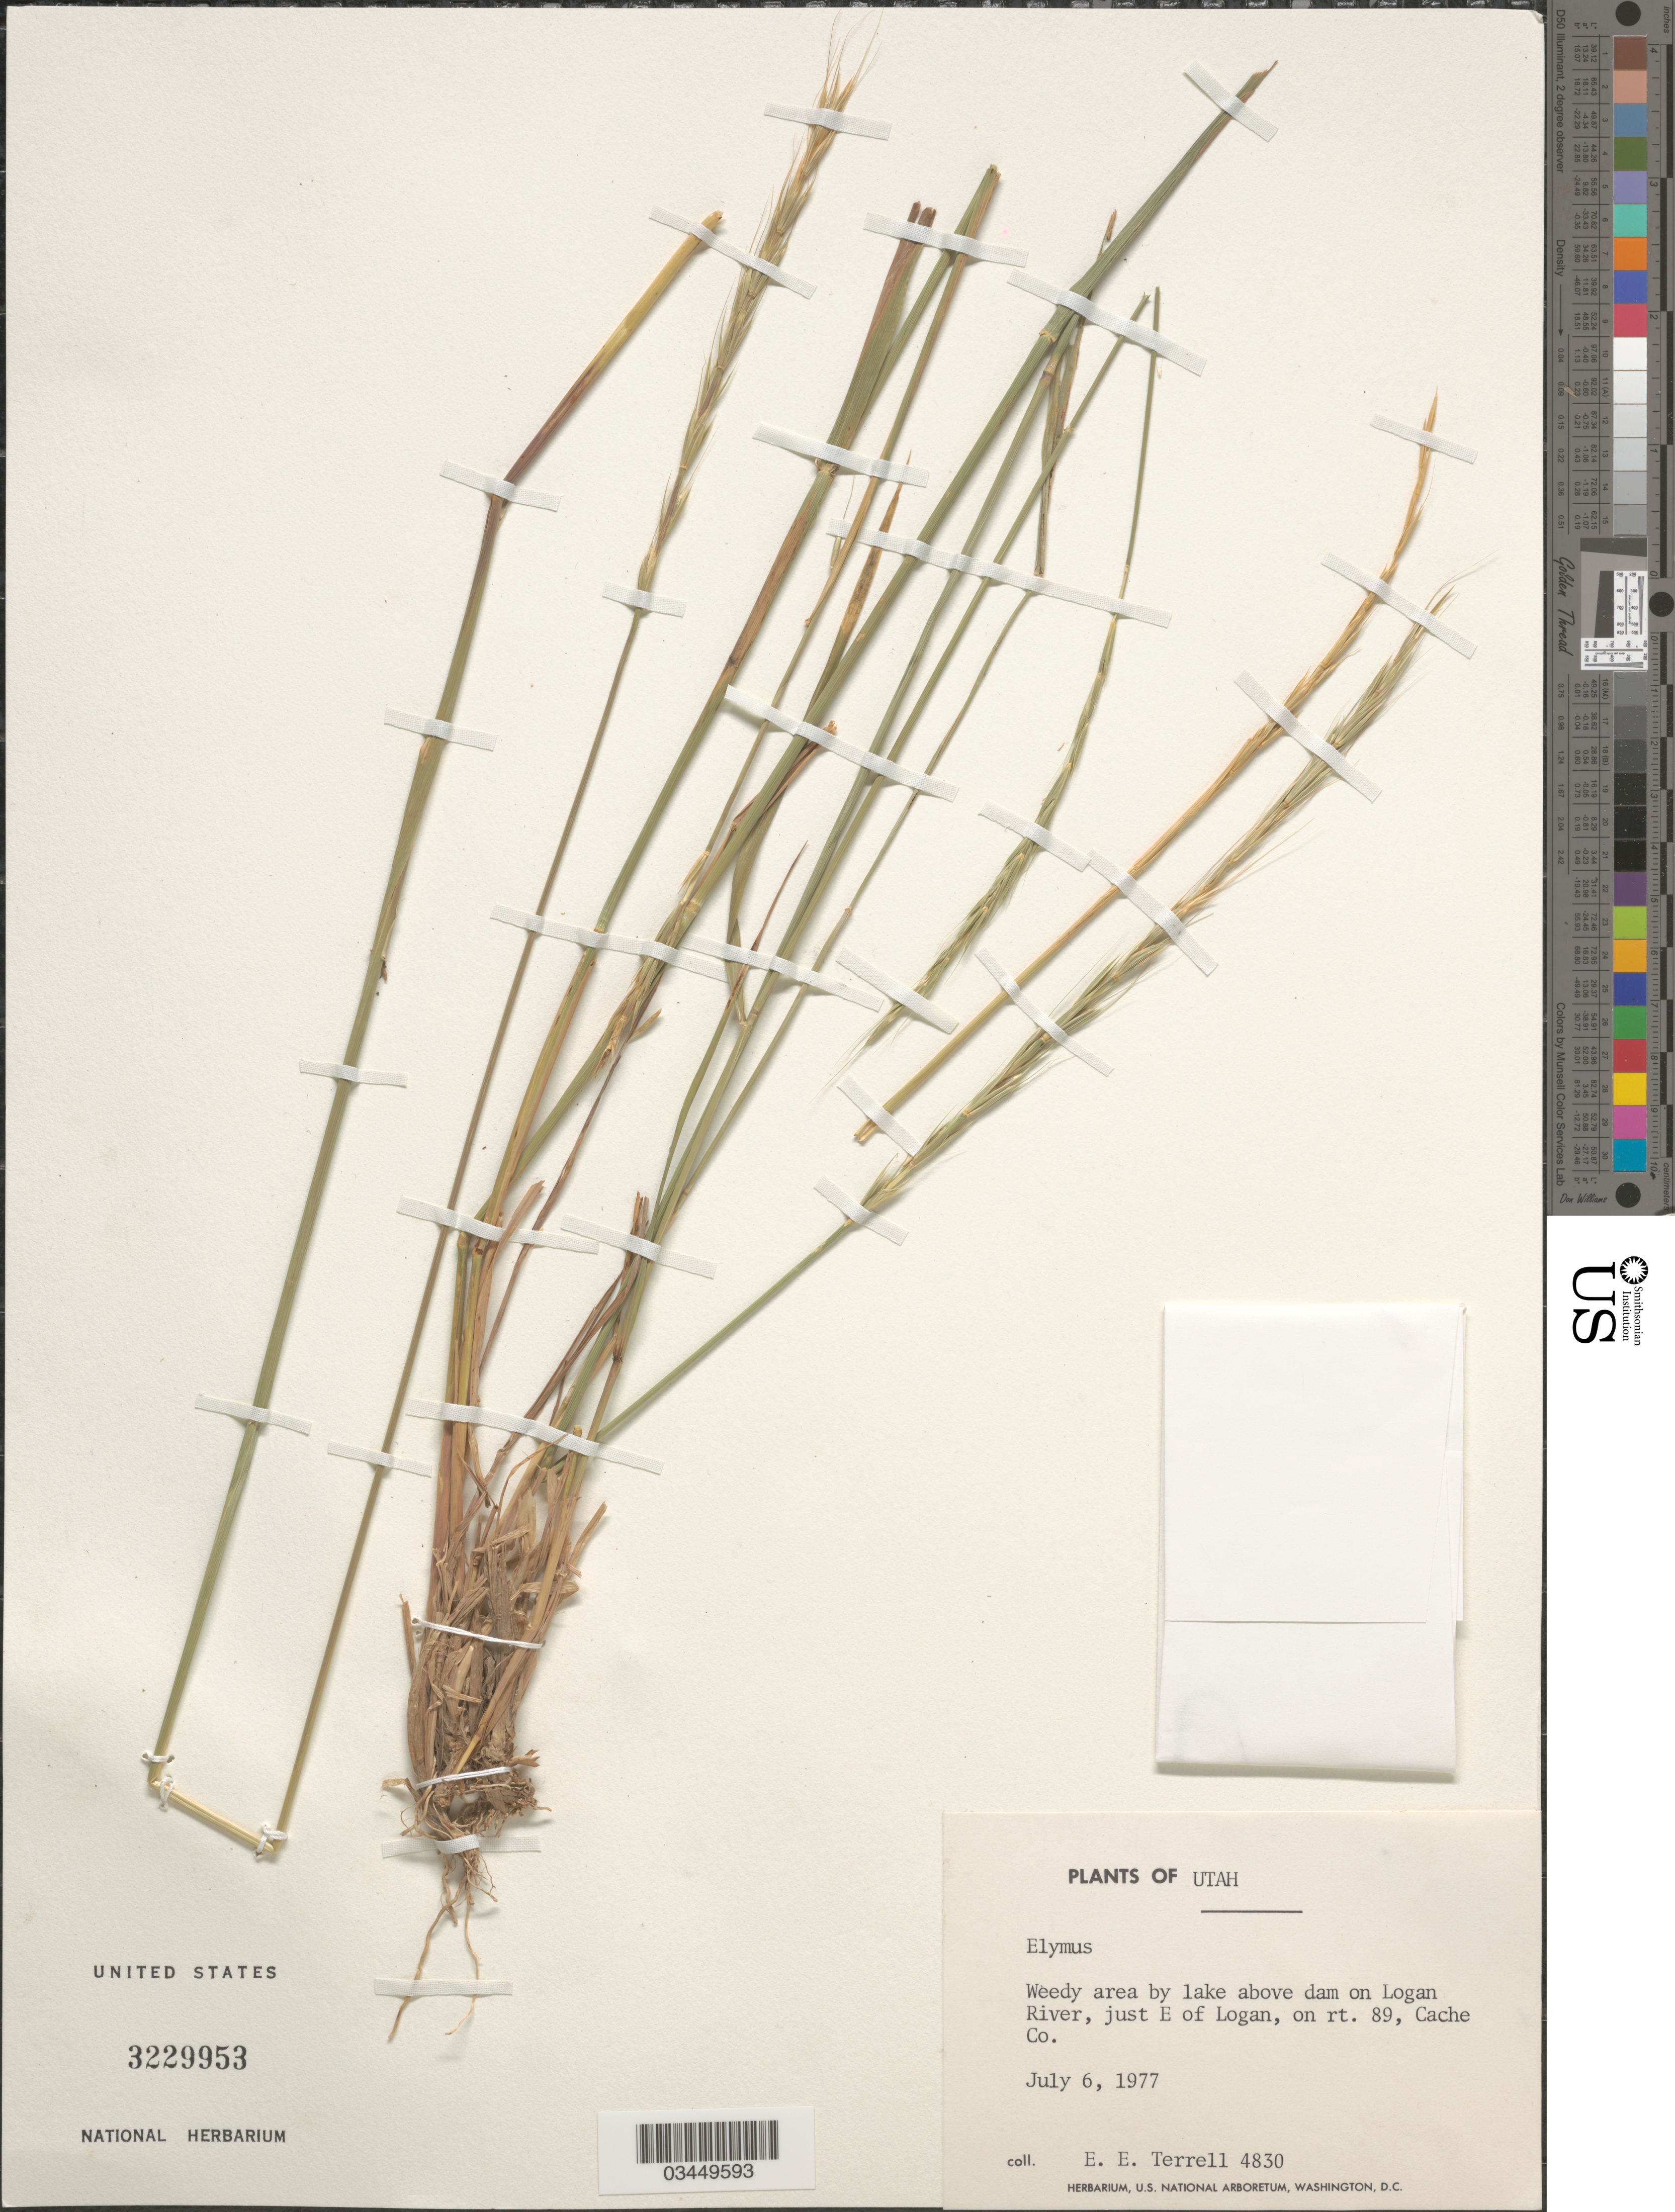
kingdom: Plantae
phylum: Tracheophyta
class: Liliopsida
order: Poales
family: Poaceae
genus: Elymus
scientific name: Elymus sp.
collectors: E. E. Terrell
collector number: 4830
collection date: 1977-07-06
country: United States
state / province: Utah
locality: Weedy area by lake above dam on Logan River, just E of Logan, on rt. 89, Cache Co.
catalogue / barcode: US 3229953